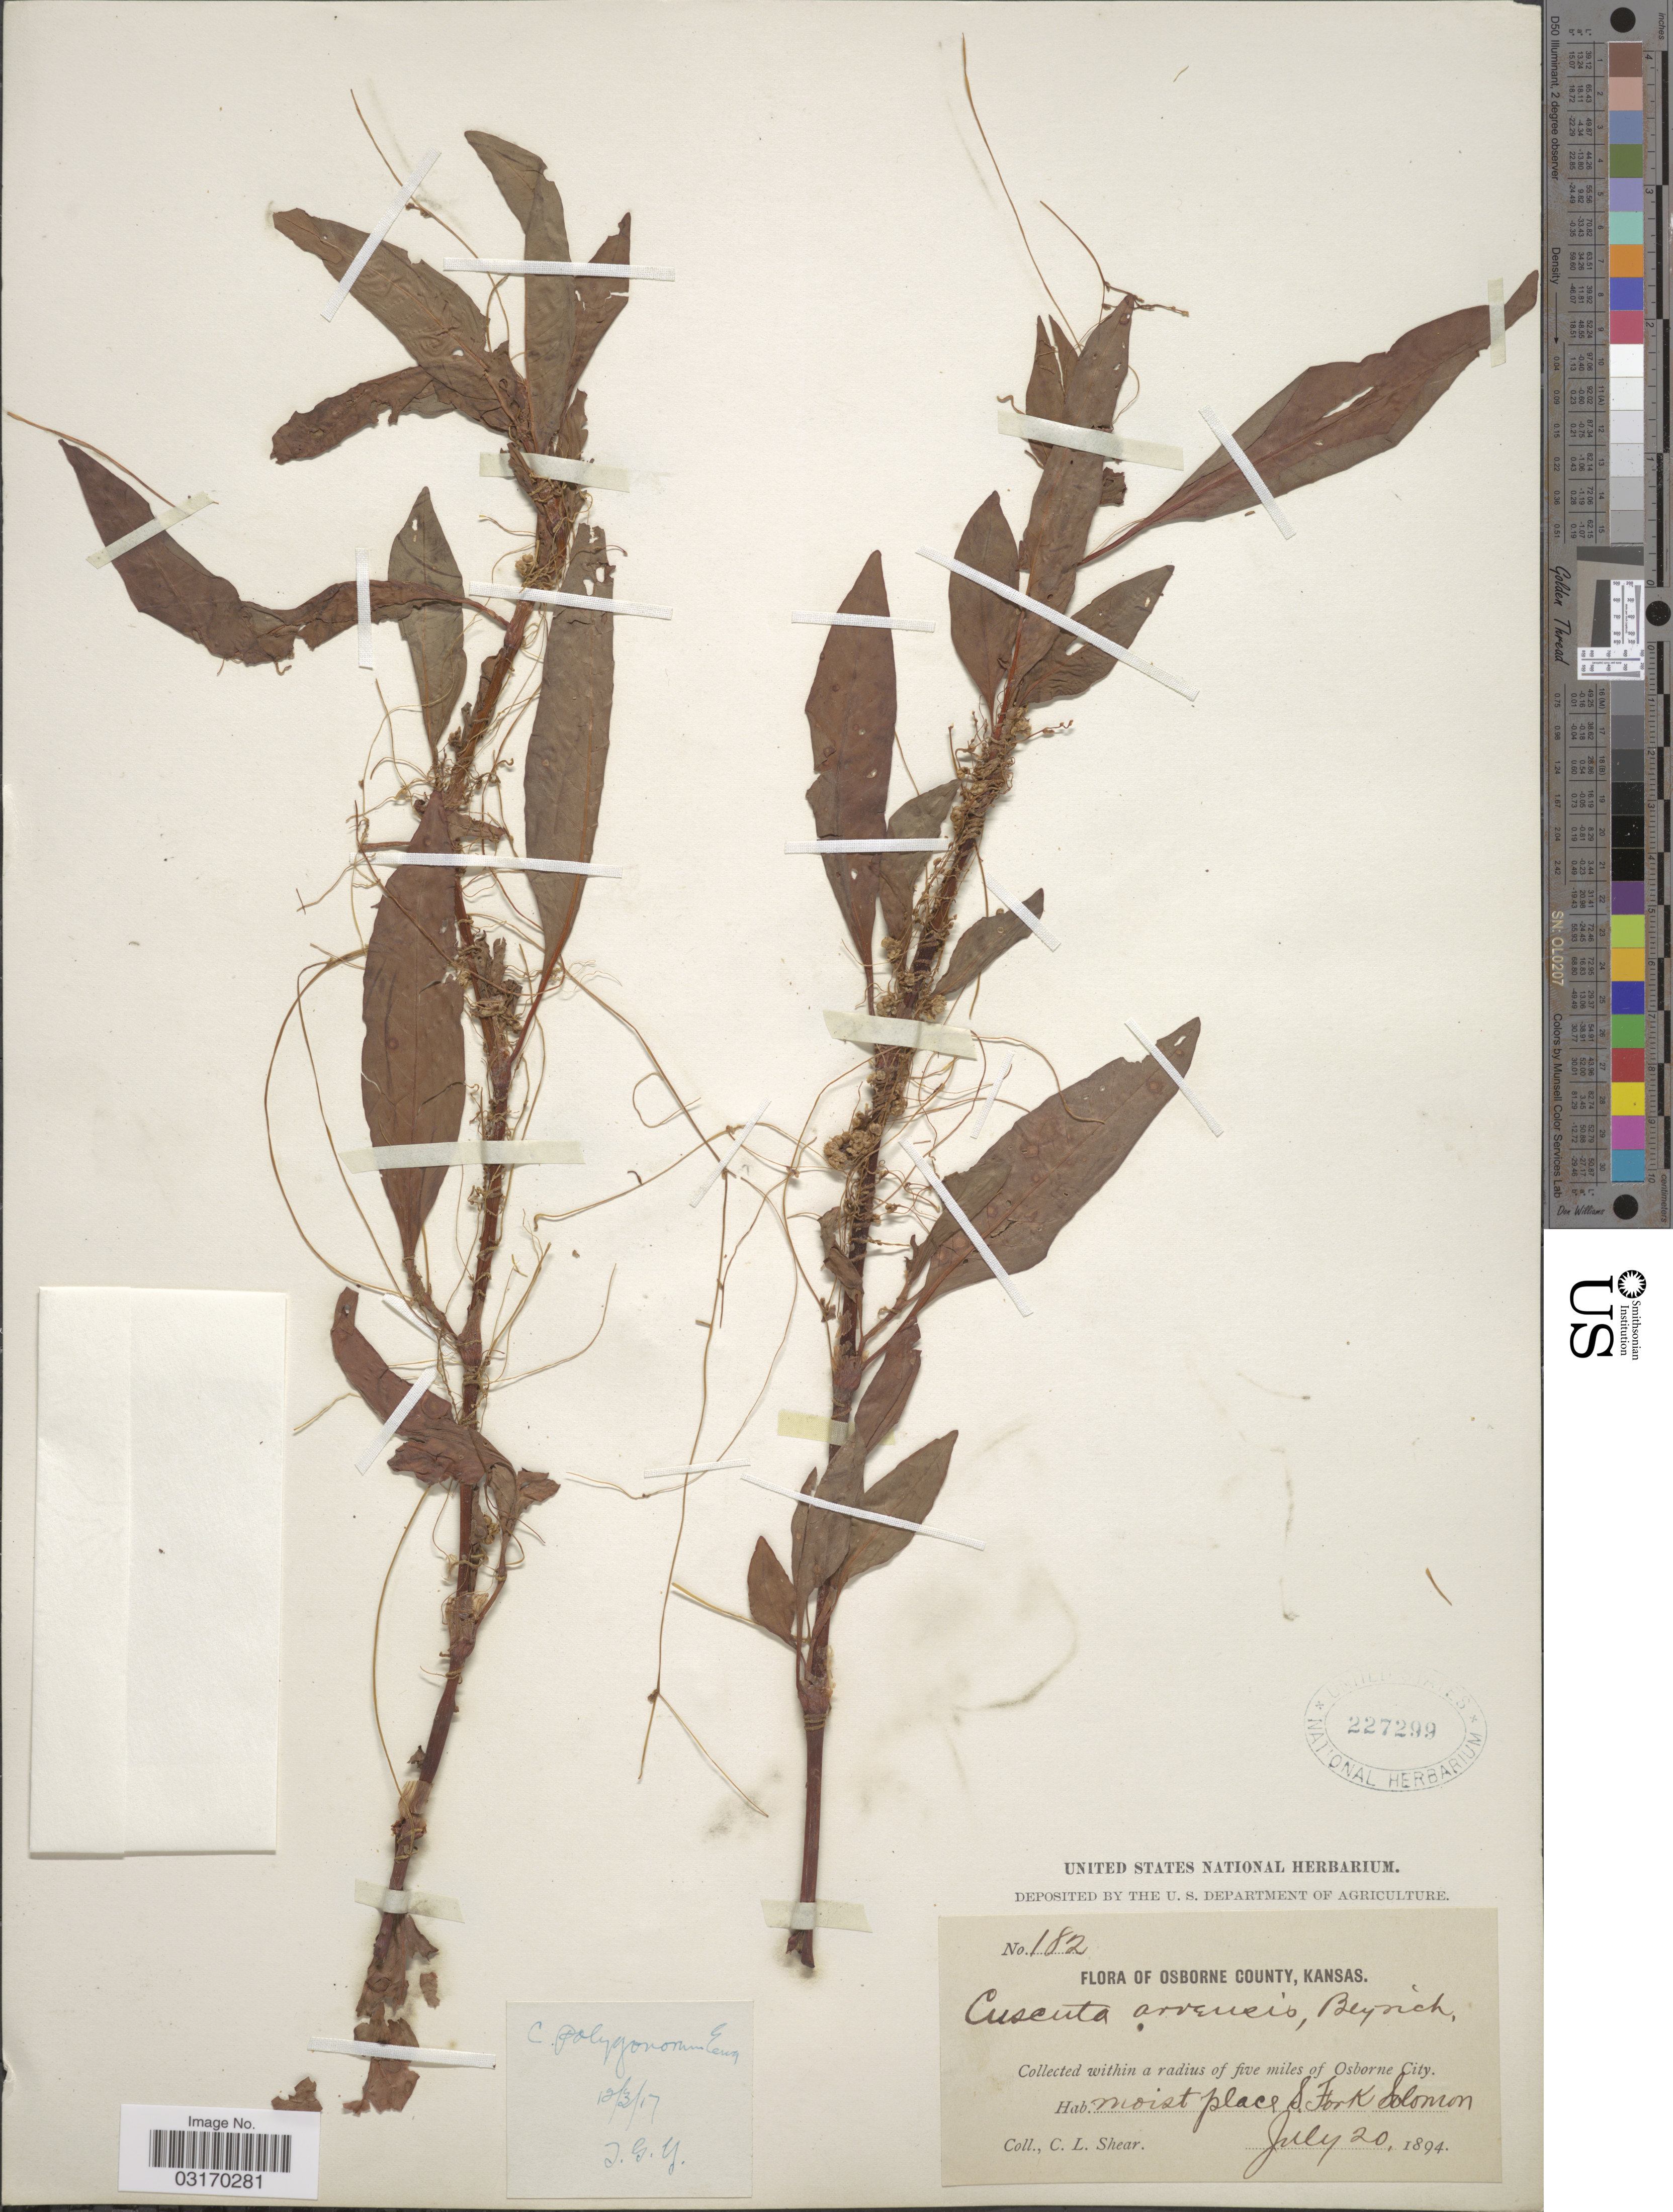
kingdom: Plantae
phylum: Tracheophyta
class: Magnoliopsida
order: Solanales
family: Convolvulaceae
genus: Cuscuta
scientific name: Cuscuta polygonorum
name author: Engelm.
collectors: C. L. Shear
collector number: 182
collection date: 1894-07-20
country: United States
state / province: Kansas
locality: Osborne County. Within a radius of five miles of Osborne City. S. Fork Solomon.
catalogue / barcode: US 227299